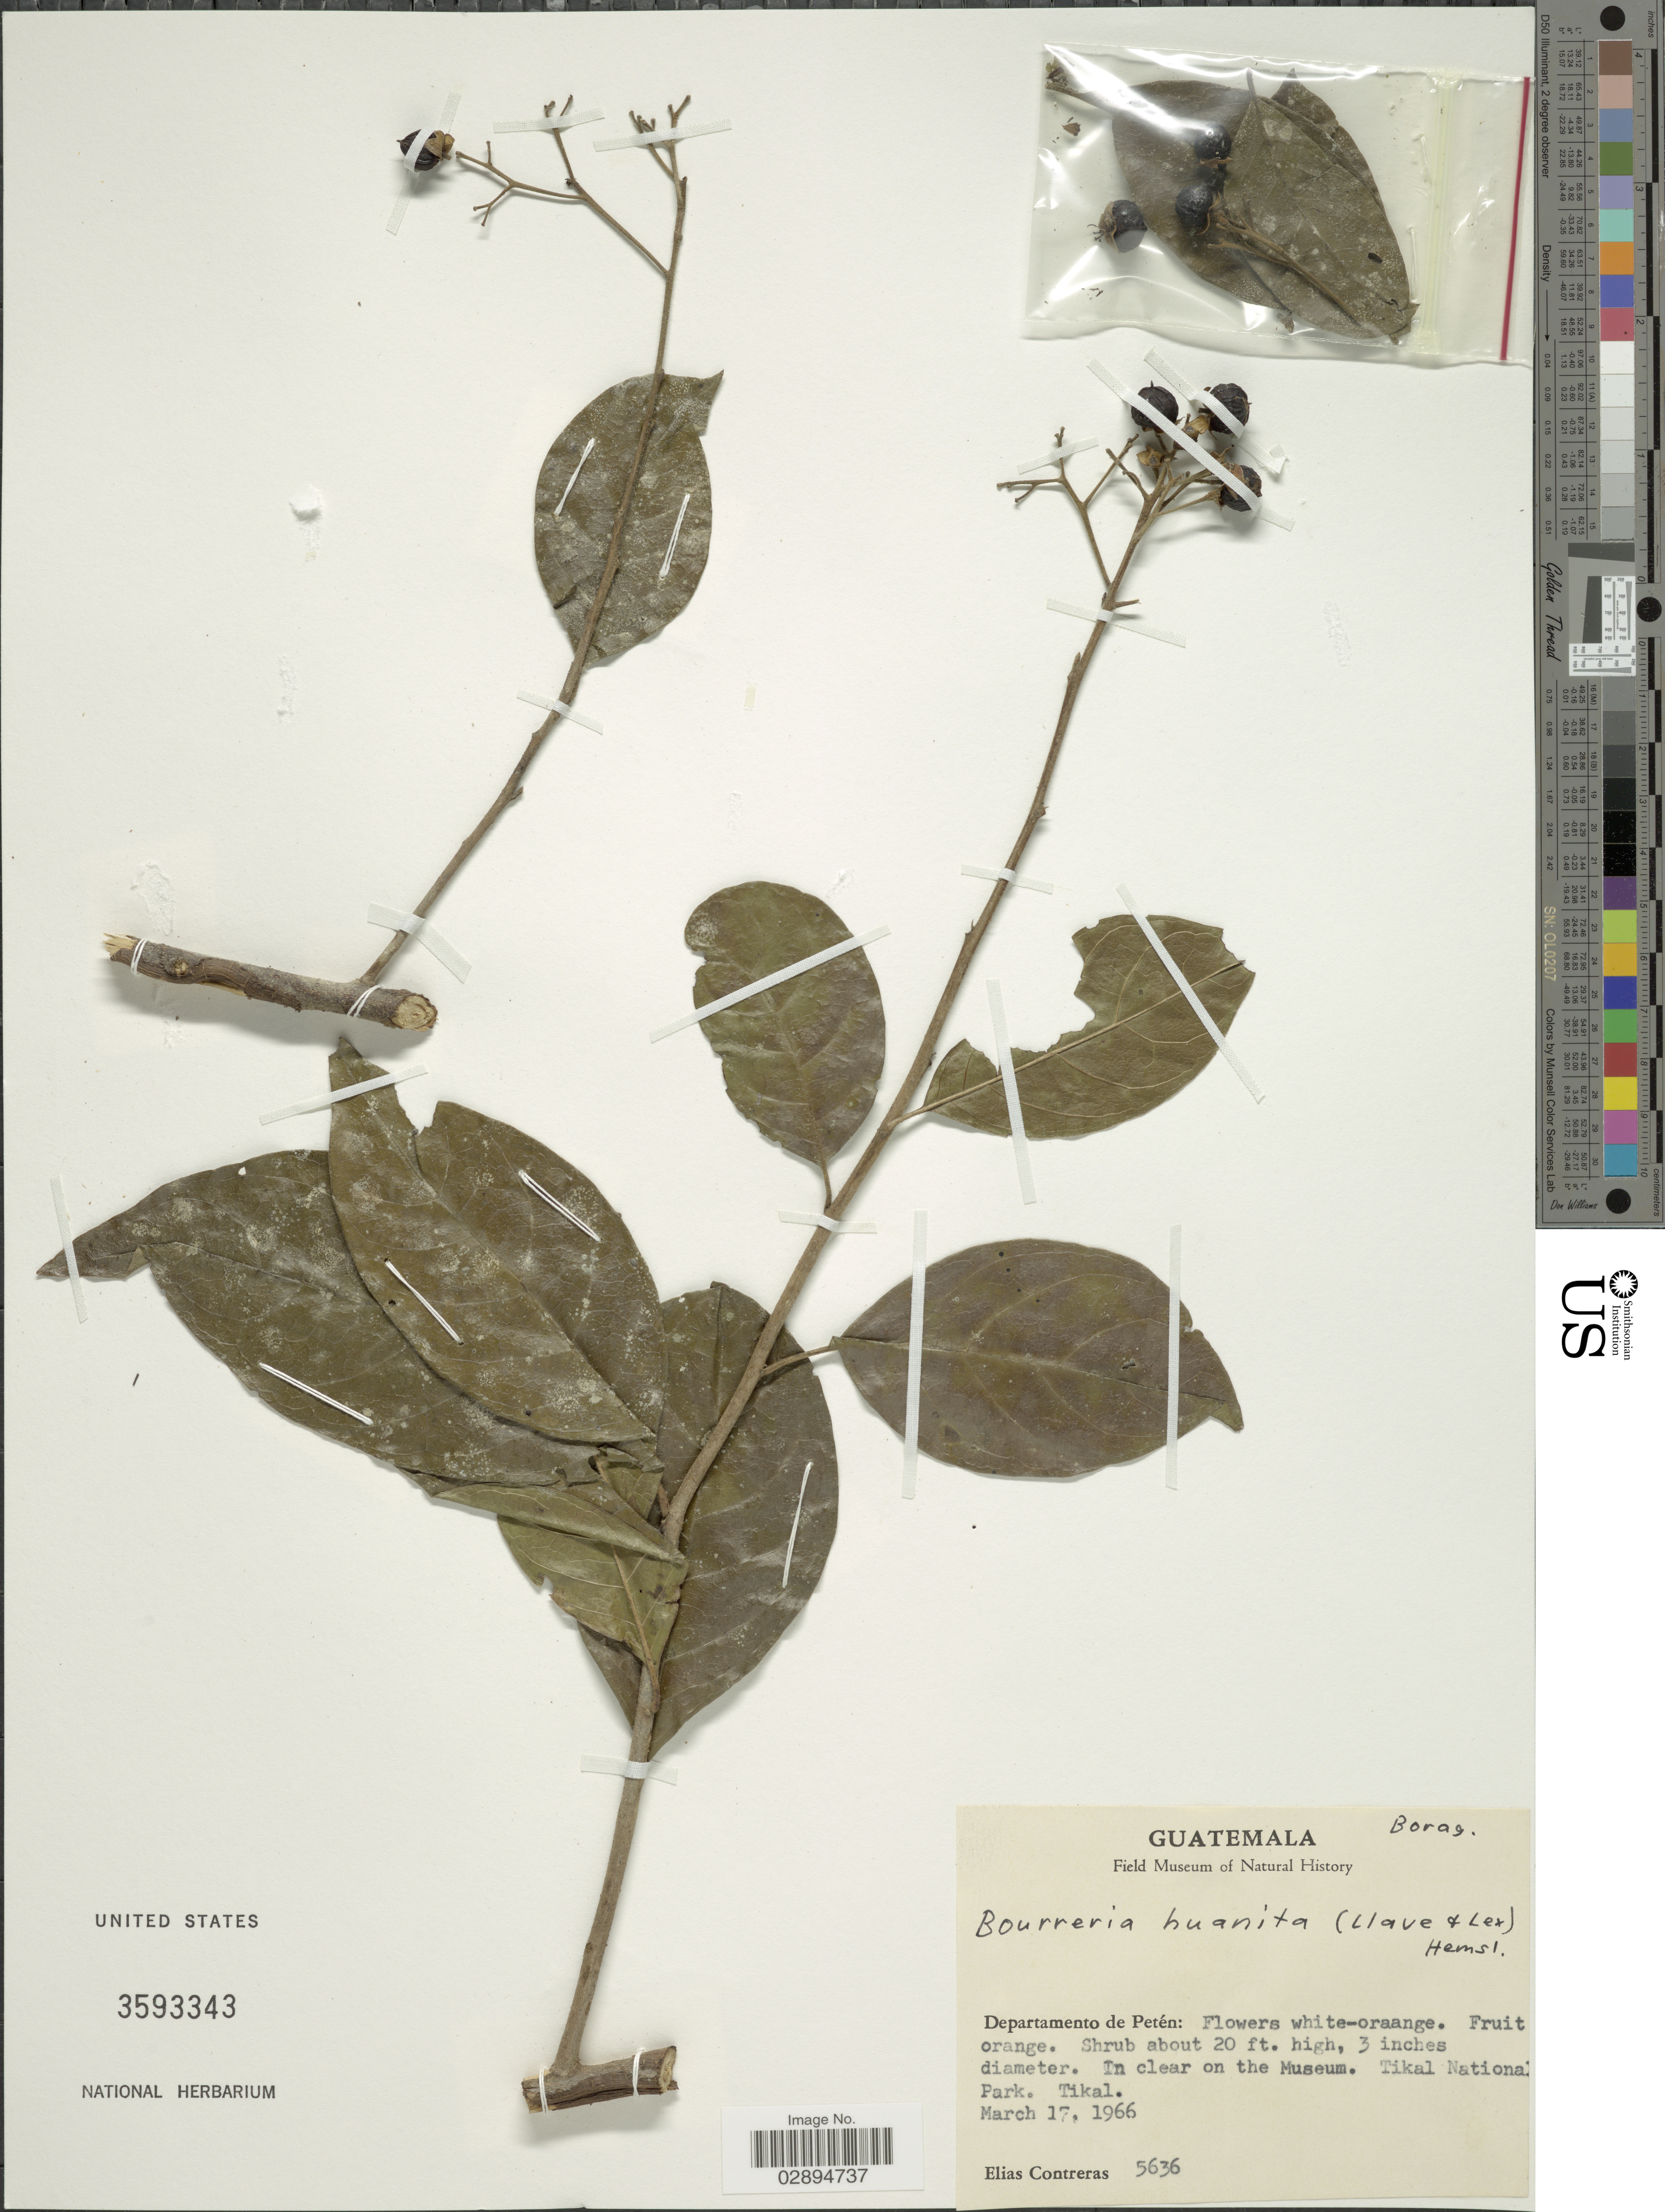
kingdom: Plantae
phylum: Tracheophyta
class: Magnoliopsida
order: Boraginales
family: Ehretiaceae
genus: Bourreria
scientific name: Bourreria huanita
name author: (Lex.) Hemsl.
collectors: E. Contreras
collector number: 5636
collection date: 1966-03-17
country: Guatemala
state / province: El Petén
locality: Departamento de Petén: In clear on the Museum. Tikal National Park. Tikal.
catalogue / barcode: US 3593343